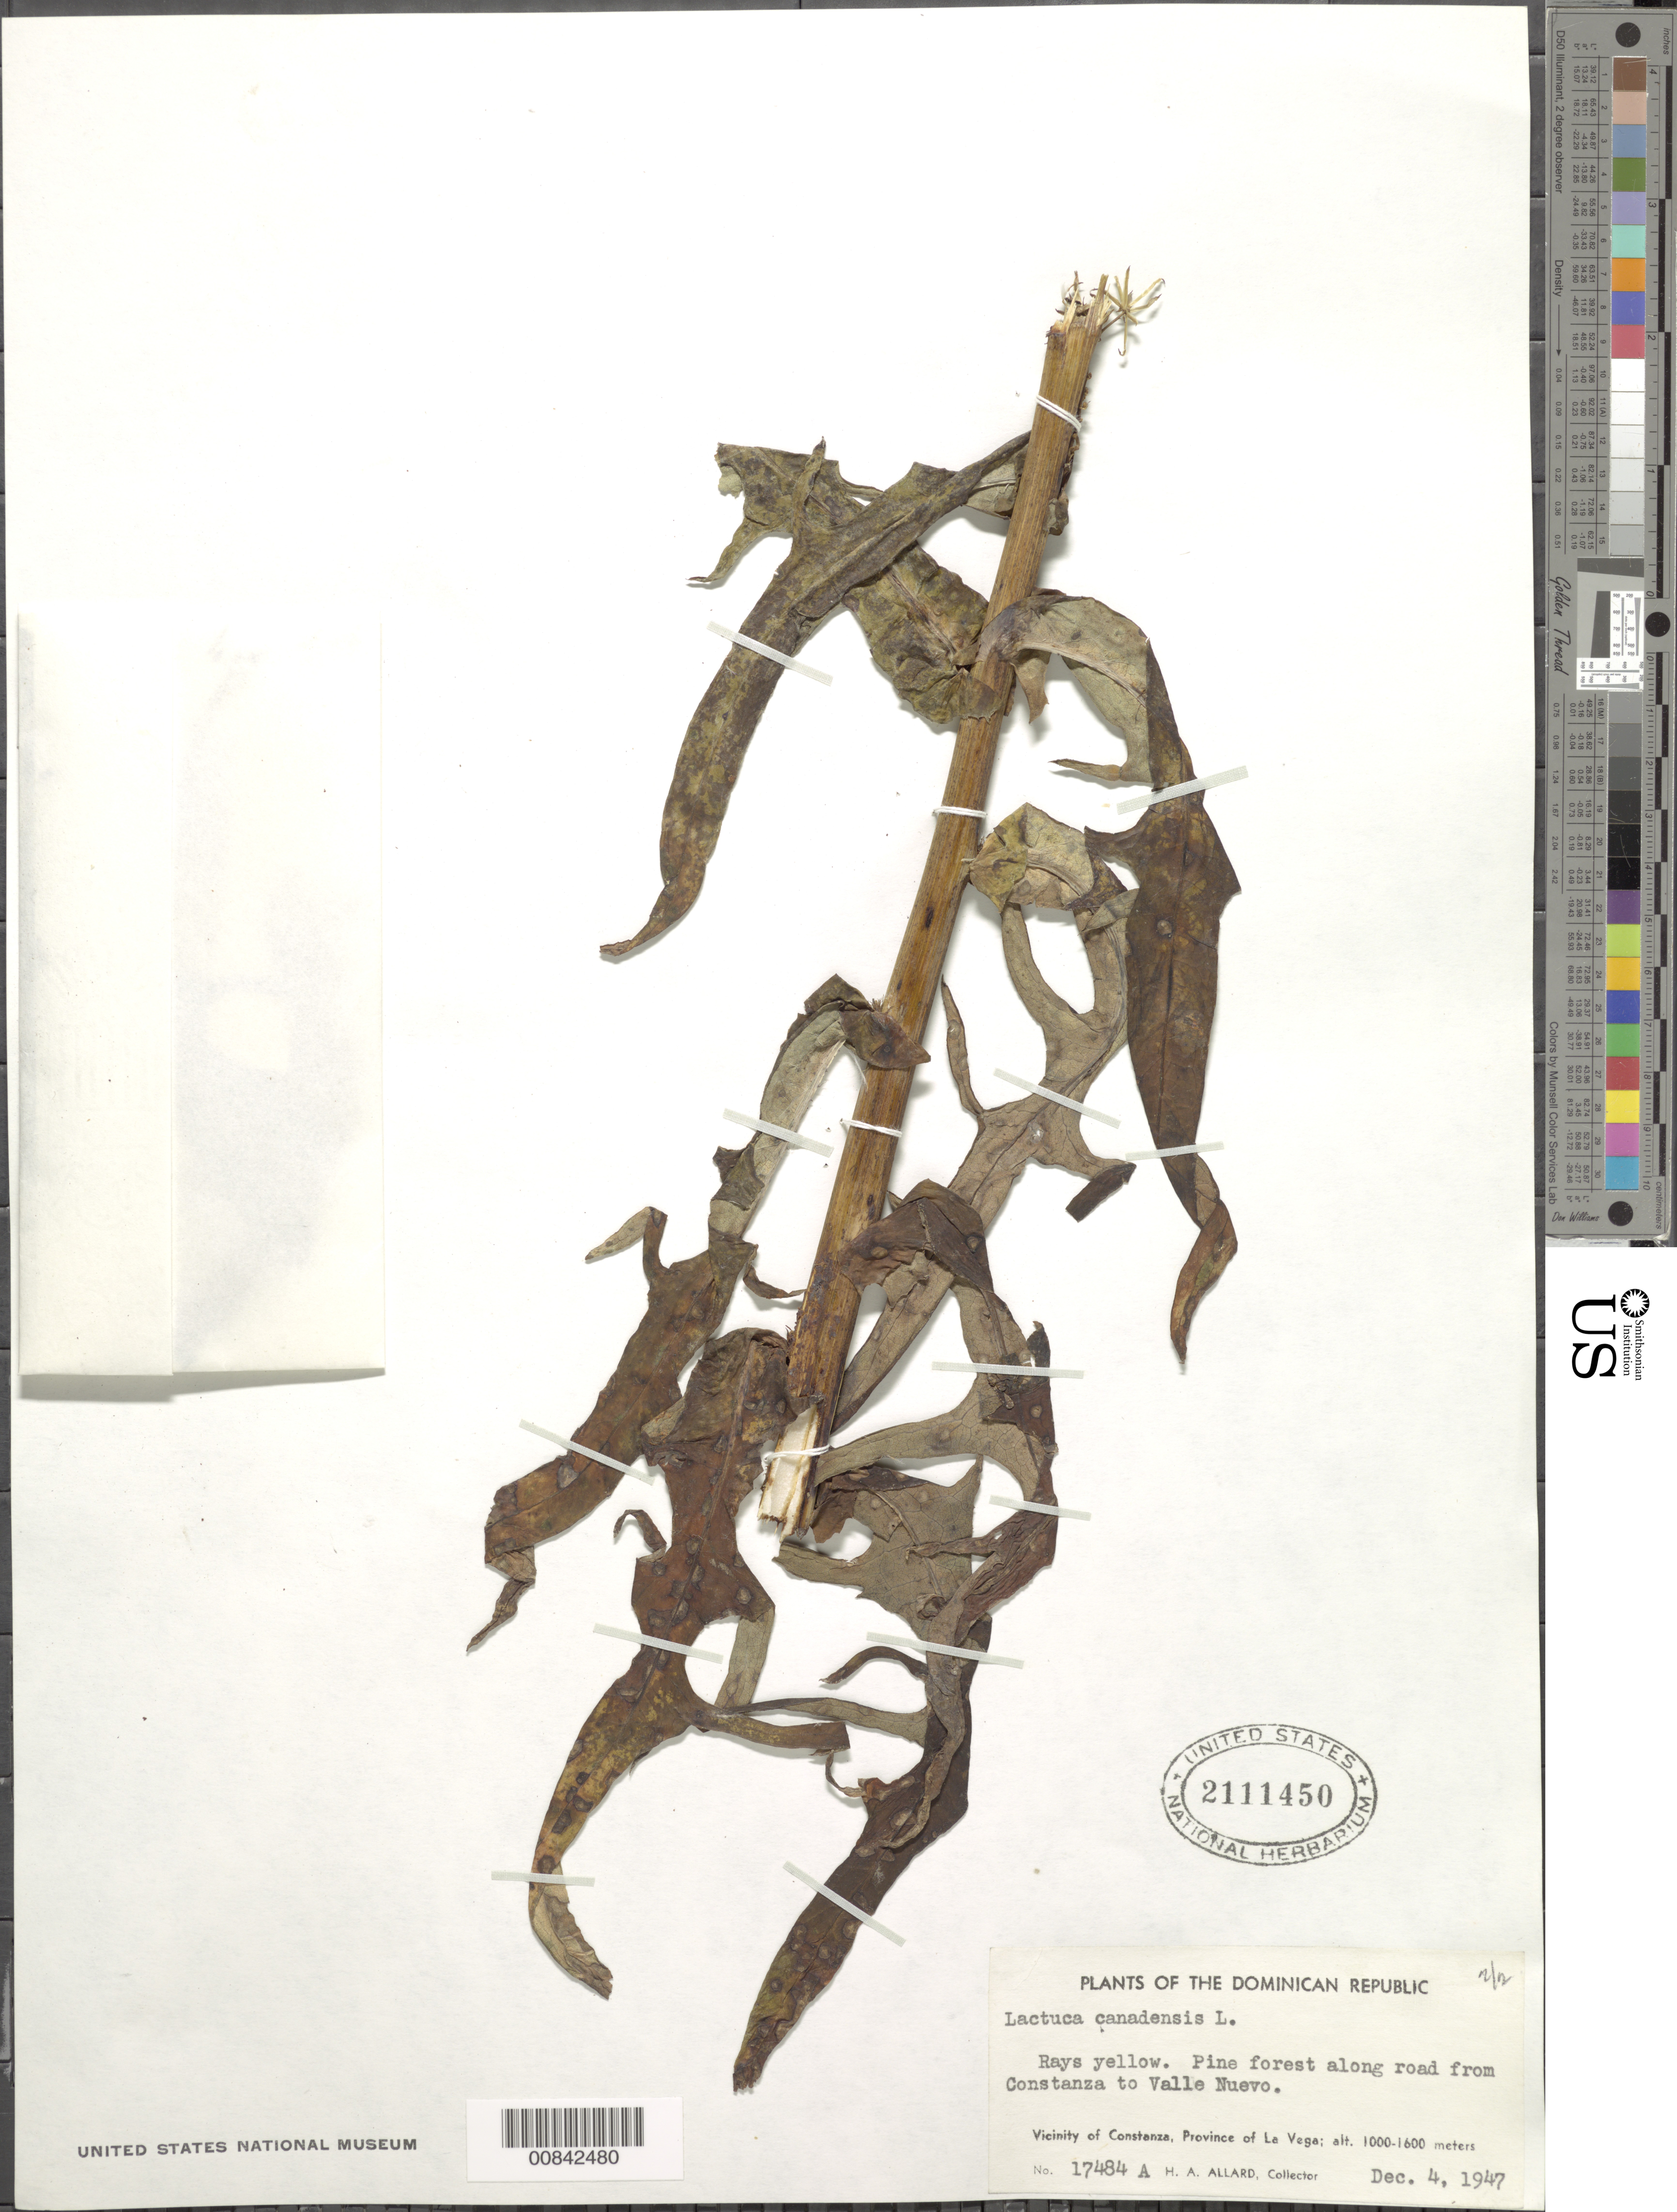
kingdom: Plantae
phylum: Tracheophyta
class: Magnoliopsida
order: Asterales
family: Asteraceae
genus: Lactuca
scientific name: Lactuca canadensis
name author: L.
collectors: H. A. Allard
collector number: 17484A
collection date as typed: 04 Dec 1947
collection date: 1947-12-04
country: Dominican Republic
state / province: La Vega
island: Hispaniola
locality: Vicinity of Constanza, along road from Constanza to Valle Nuevo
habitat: Pine forest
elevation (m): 1000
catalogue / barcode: US 2111450